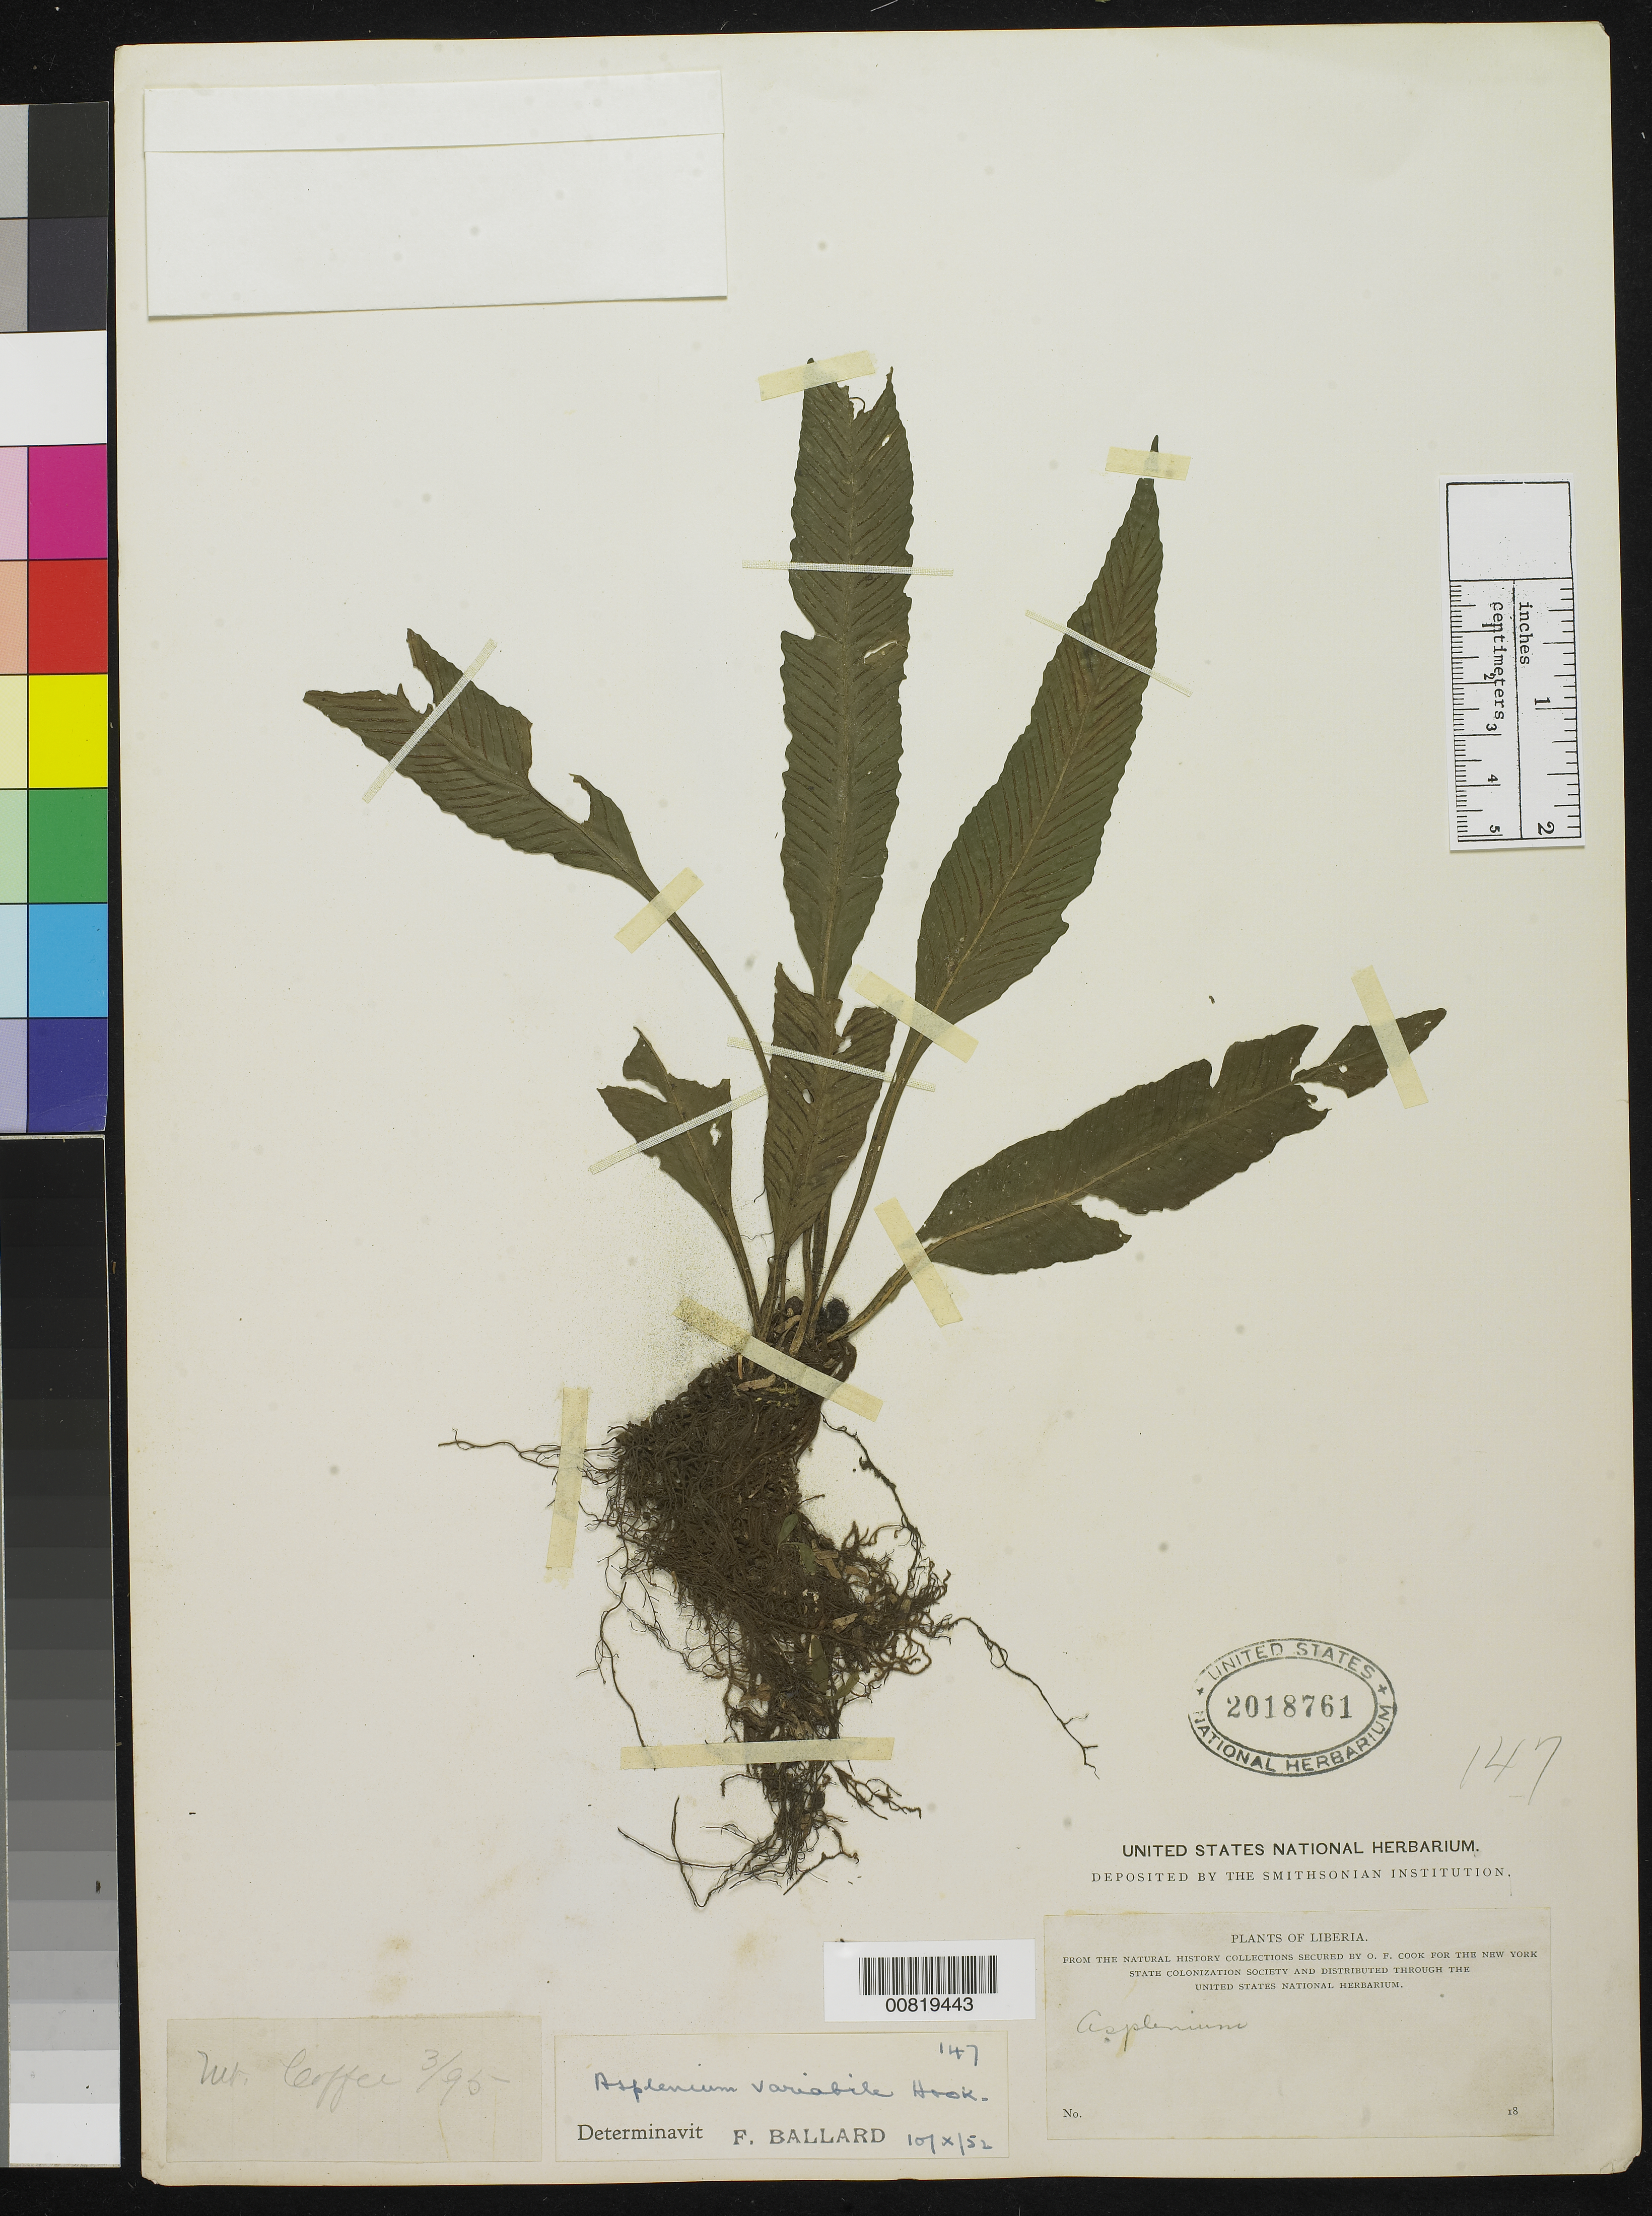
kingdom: Plantae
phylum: Tracheophyta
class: Polypodiopsida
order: Polypodiales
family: Aspleniaceae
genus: Asplenium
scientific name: Asplenium variabile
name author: Hook.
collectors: O. F. Cook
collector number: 147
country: Liberia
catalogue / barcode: US 2018761